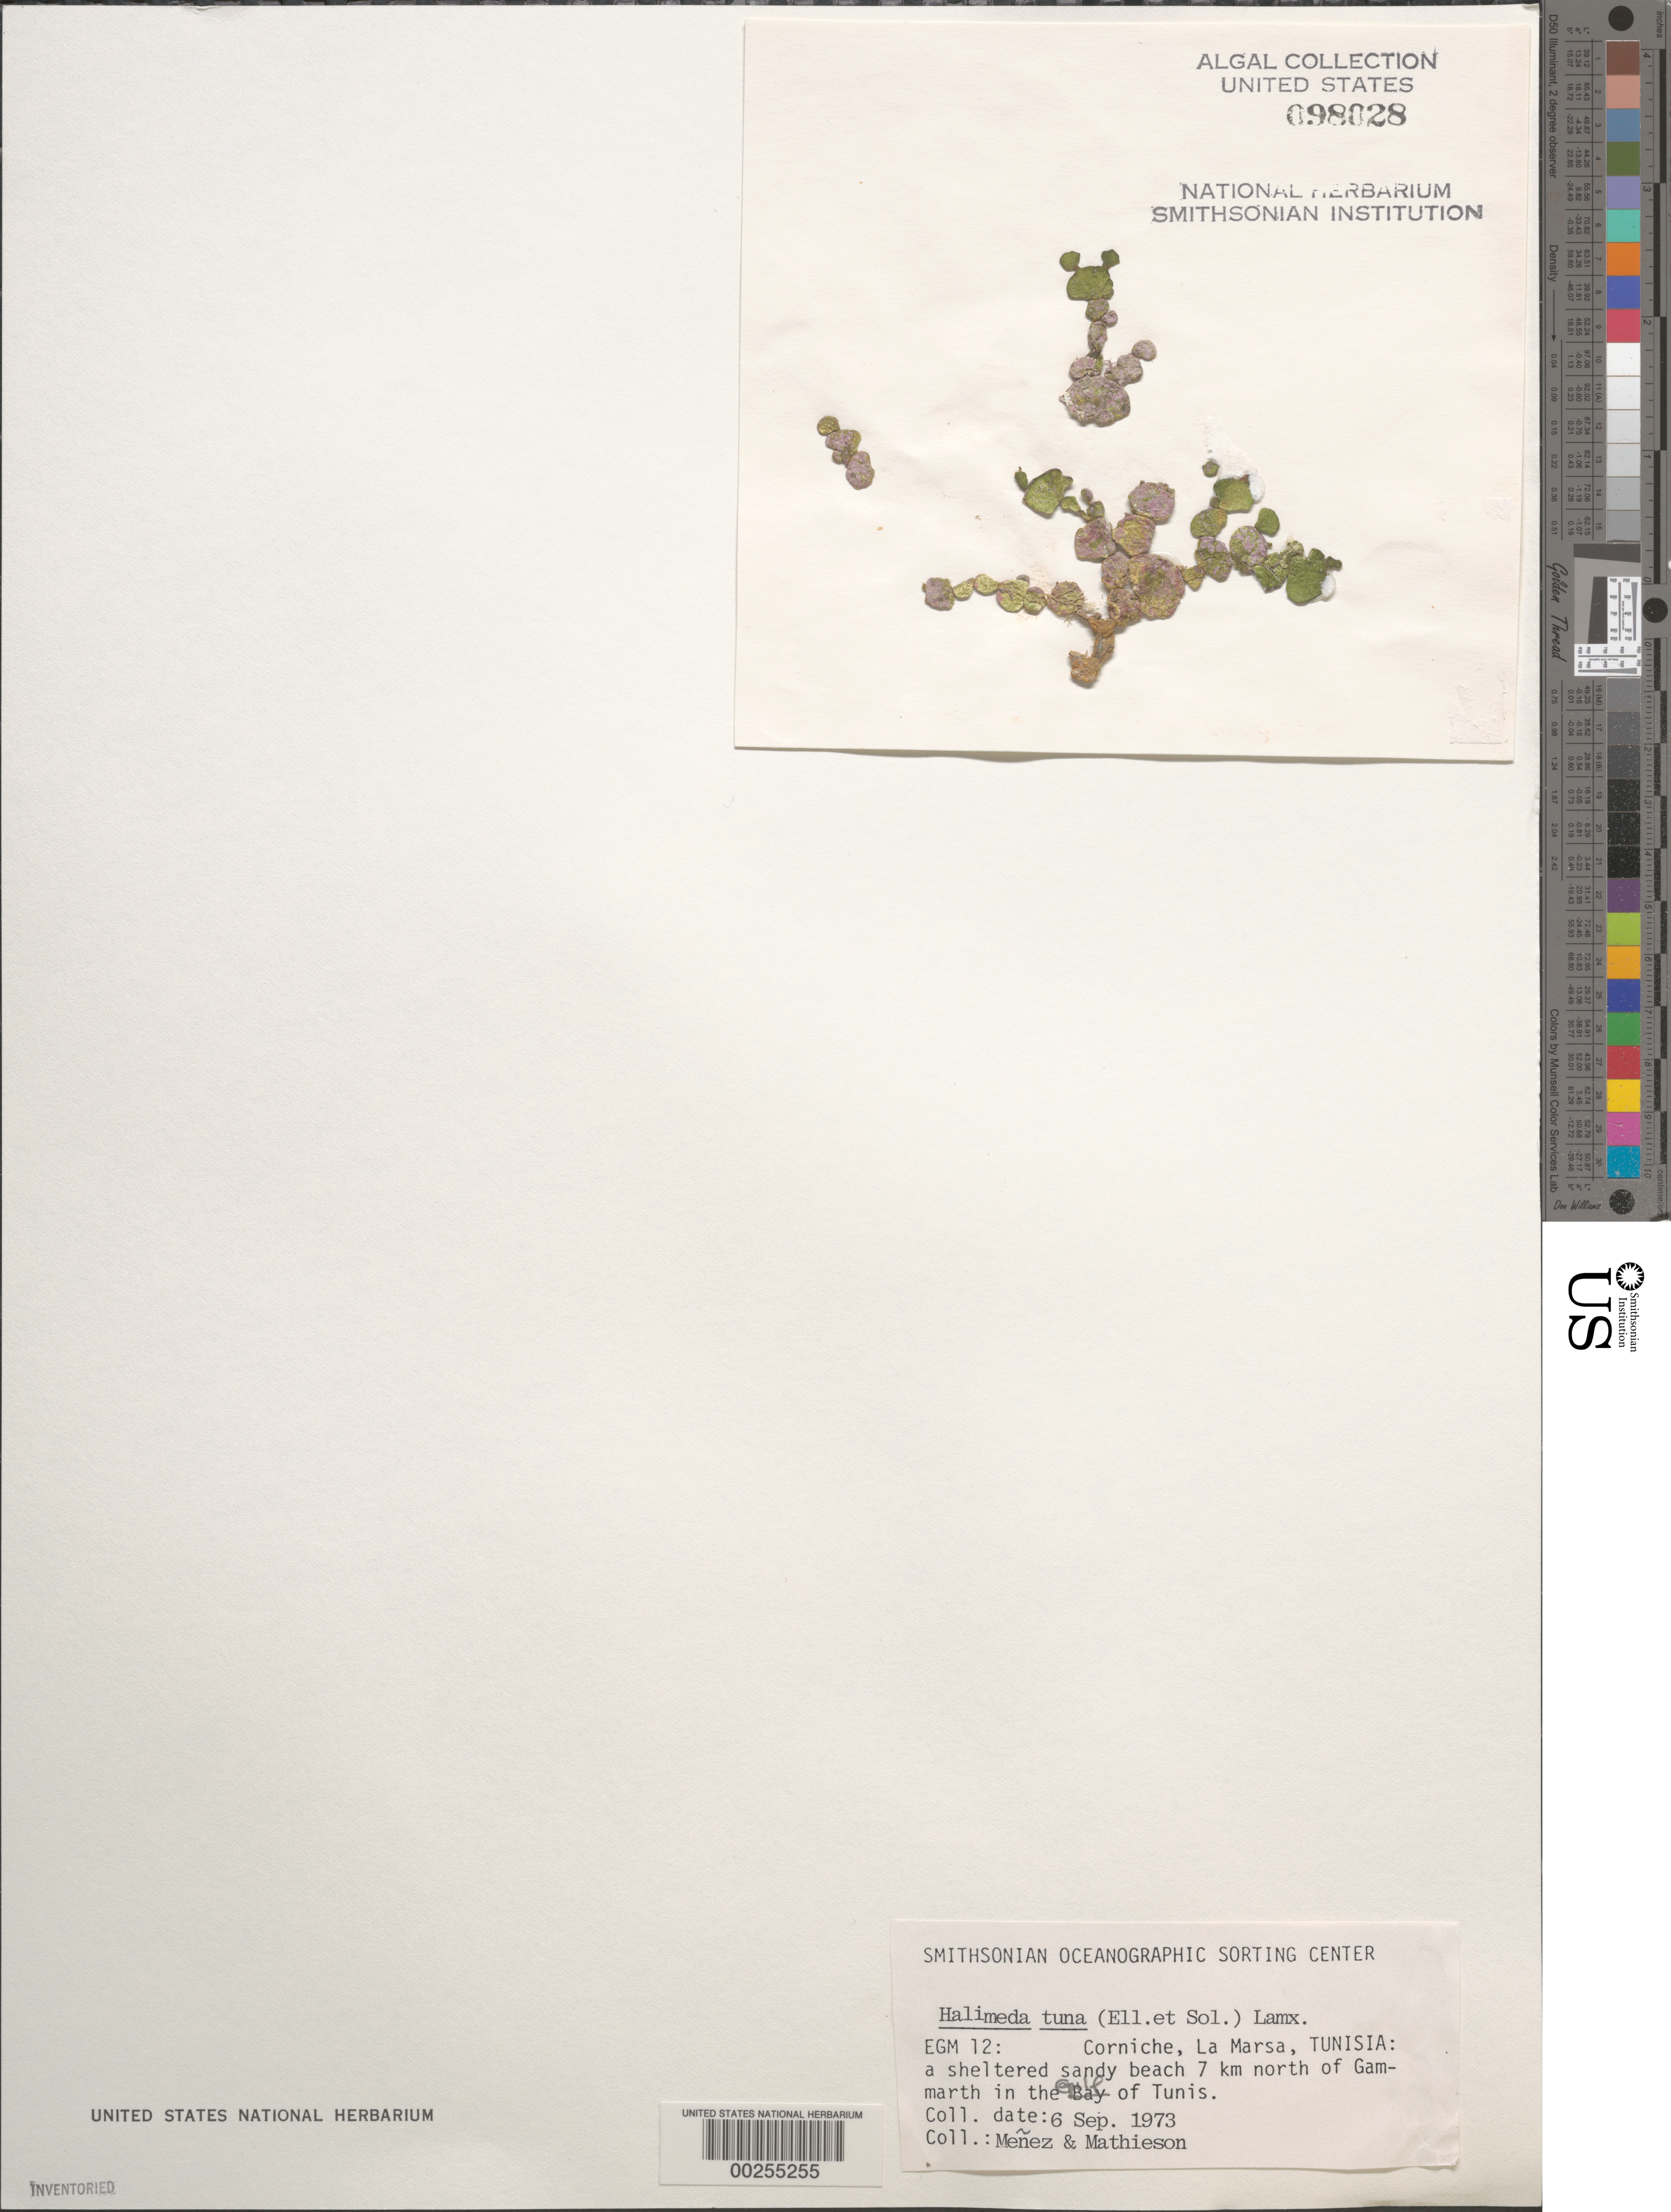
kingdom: Plantae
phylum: Chlorophyta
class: Ulvophyceae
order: Bryopsidales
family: Halimedaceae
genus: Halimeda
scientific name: Halimeda tuna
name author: (J. Ellis & Sol.) J.V.Lamouroux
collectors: Meñez & R. Mathieson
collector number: EGM 12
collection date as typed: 06 Sep 1973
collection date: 1973-09-06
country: Tunisia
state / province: Tunis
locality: Corniche, la marsa, seven km north of gammarth, gulf of tunis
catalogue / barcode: US 98028